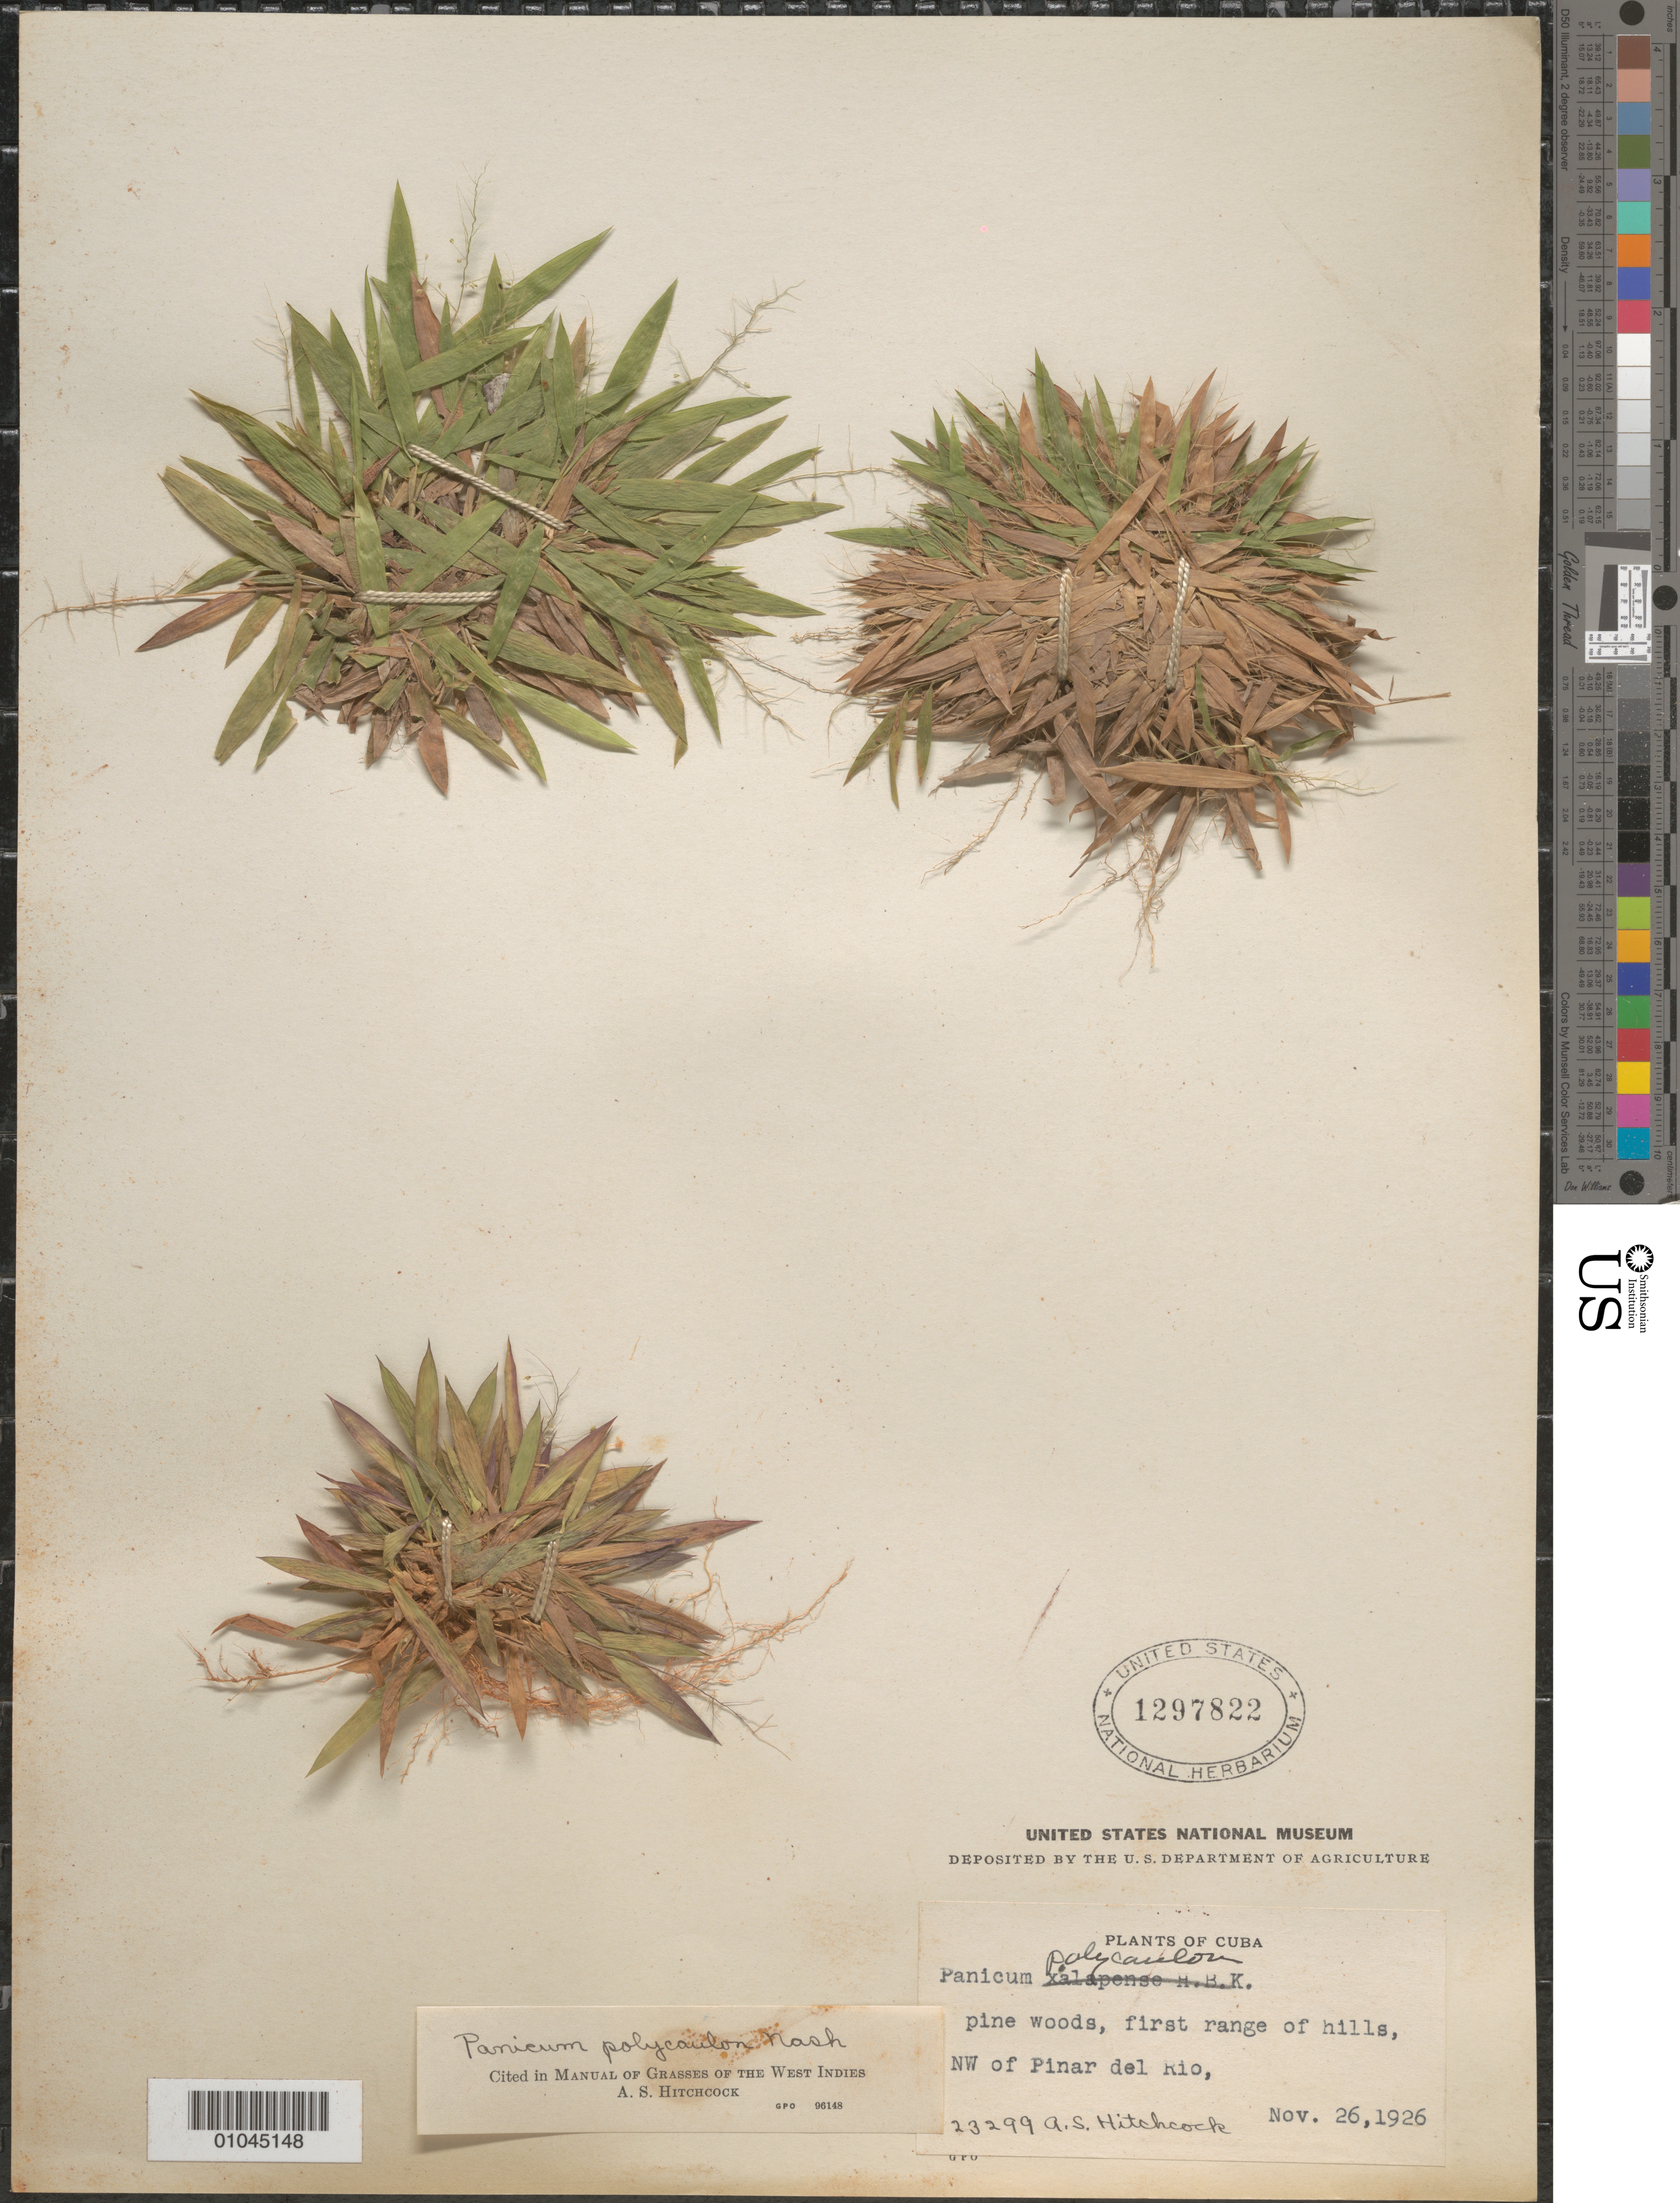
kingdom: Plantae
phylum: Tracheophyta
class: Liliopsida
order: Poales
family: Poaceae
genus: Panicum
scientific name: Panicum polycaulon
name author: Nash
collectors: A. S. Hitchcock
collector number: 23299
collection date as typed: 26 Nov 1926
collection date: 1926-11-26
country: Cuba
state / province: Pinar del Rio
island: Cuba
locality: First range of hills NW of Pinar del Rio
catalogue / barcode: US 1297822